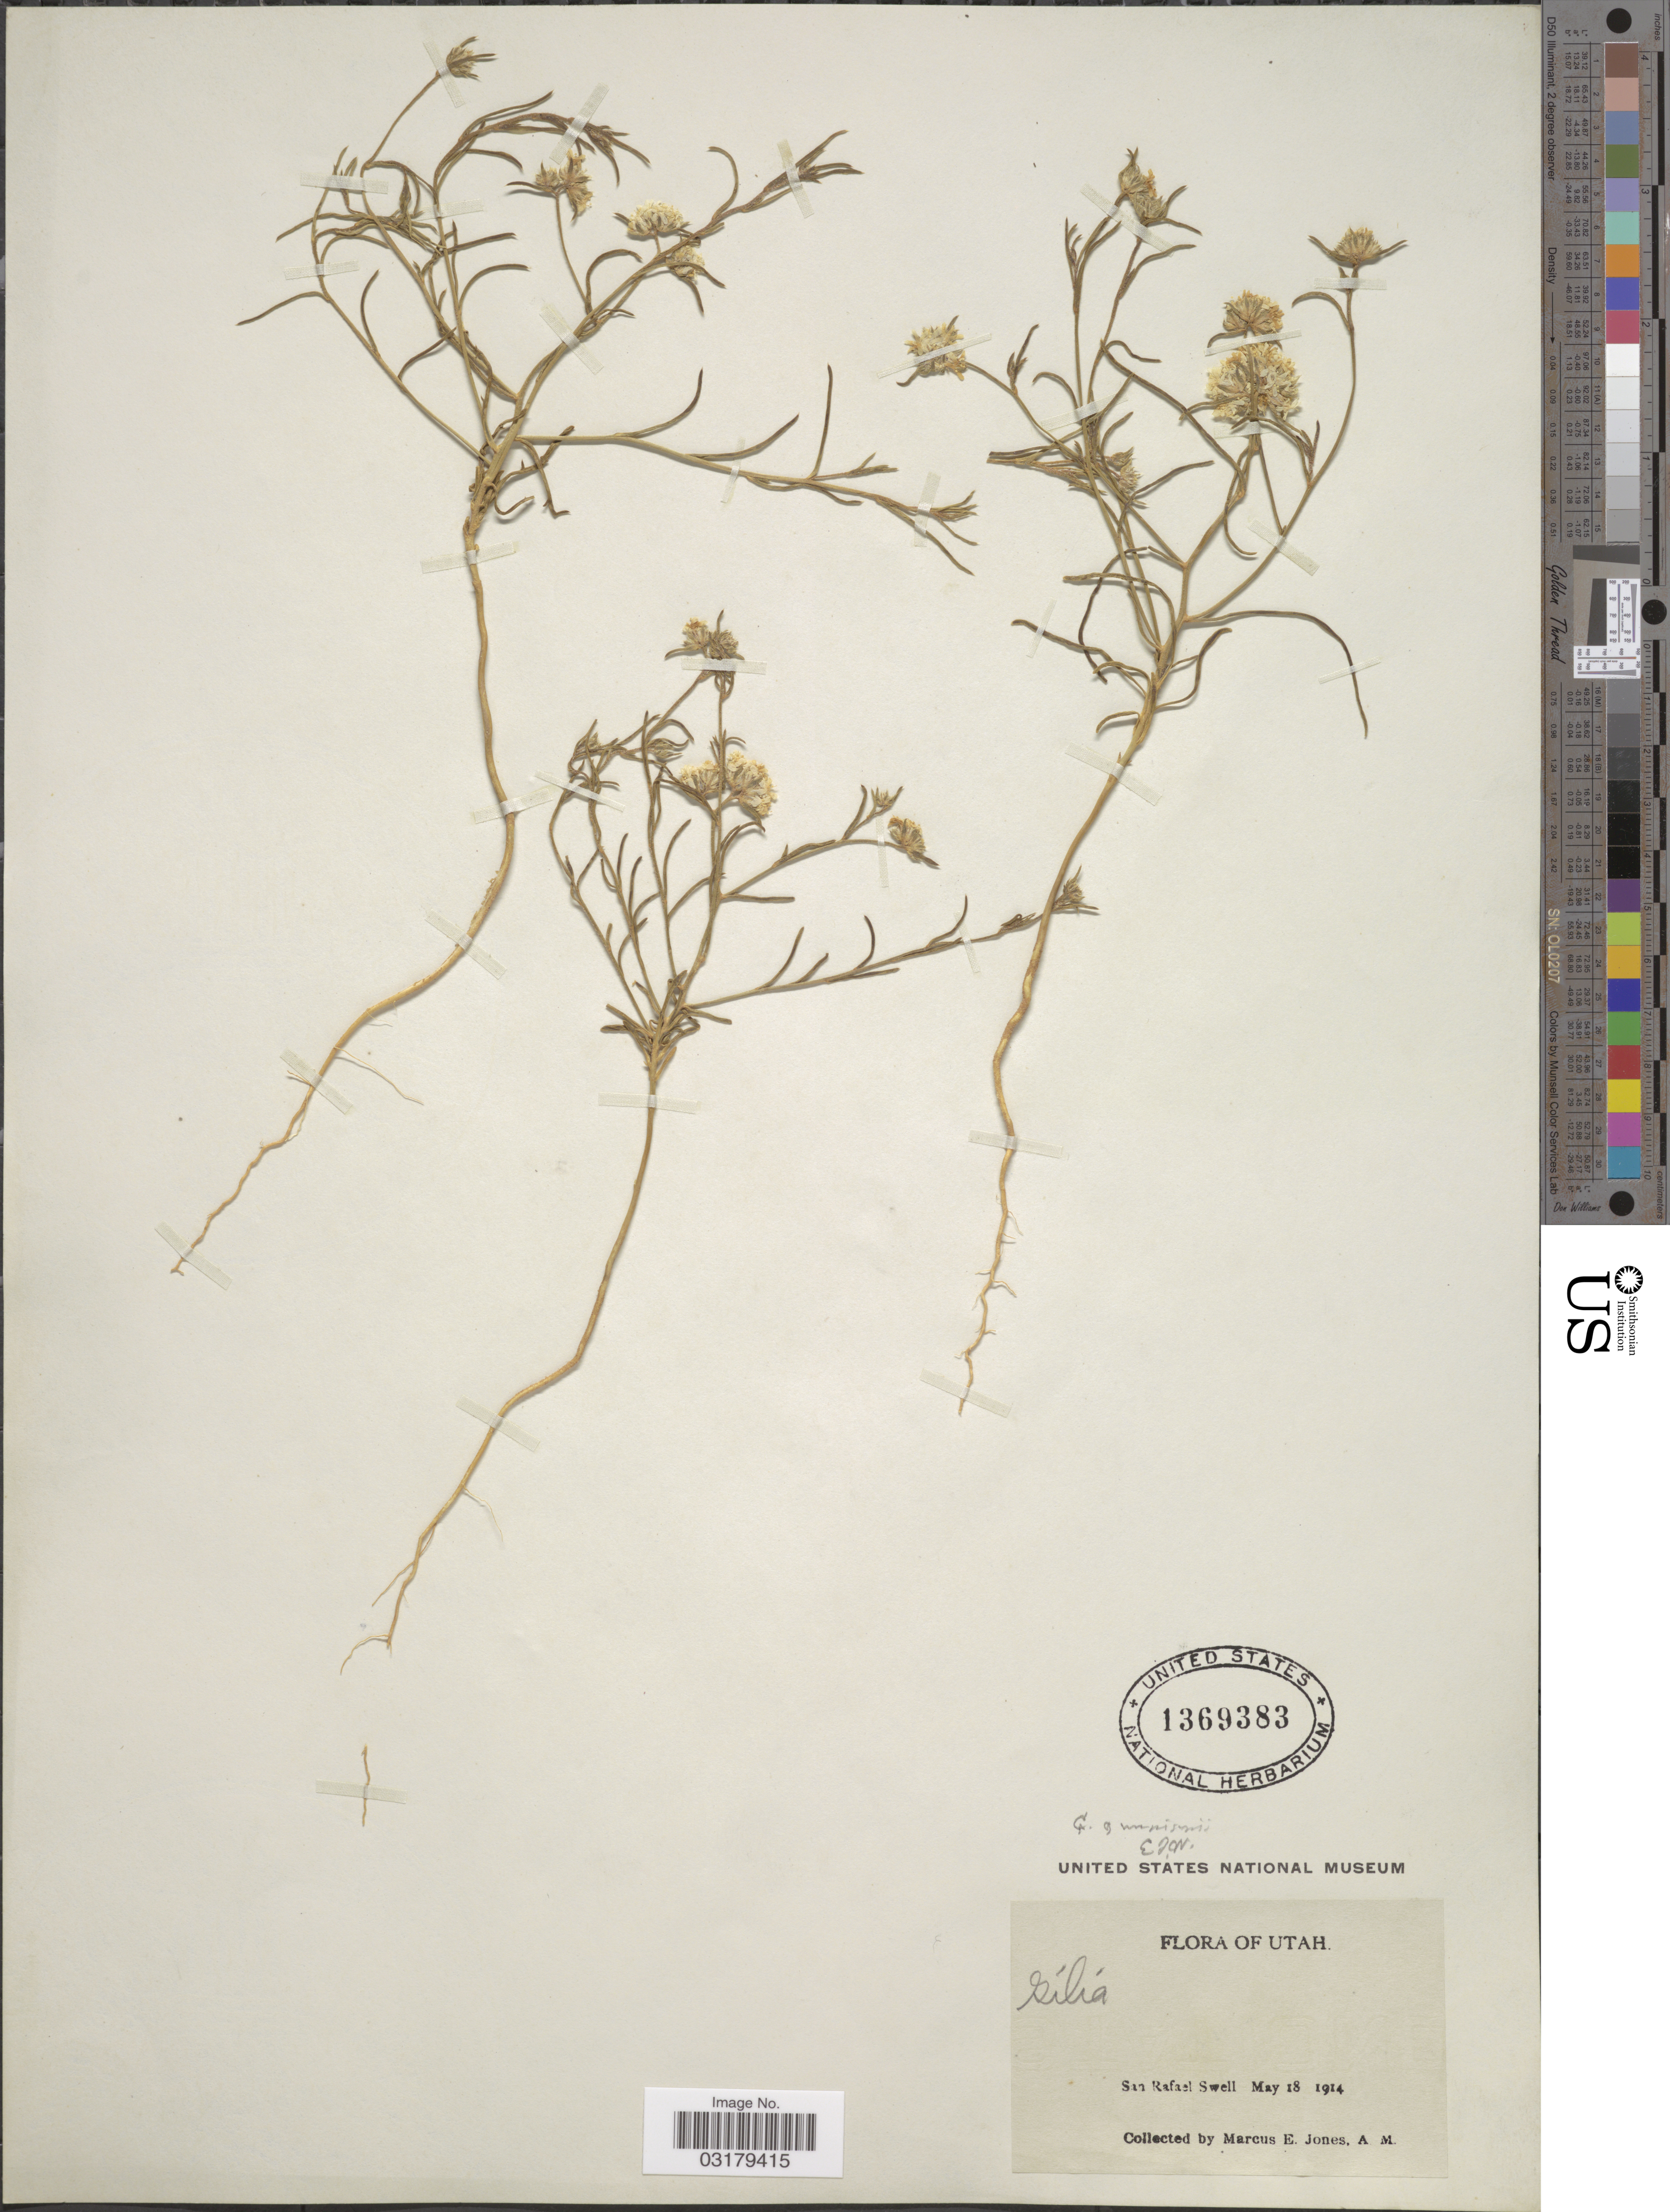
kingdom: Plantae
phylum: Tracheophyta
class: Magnoliopsida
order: Ericales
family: Polemoniaceae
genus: Ipomopsis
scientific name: Ipomopsis gunnisonii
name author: (Torr. & A. Gray) V.E. Grant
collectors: M. E. Jones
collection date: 1914-05-18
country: United States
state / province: Utah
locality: San Rafael Swell.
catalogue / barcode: US 1369383